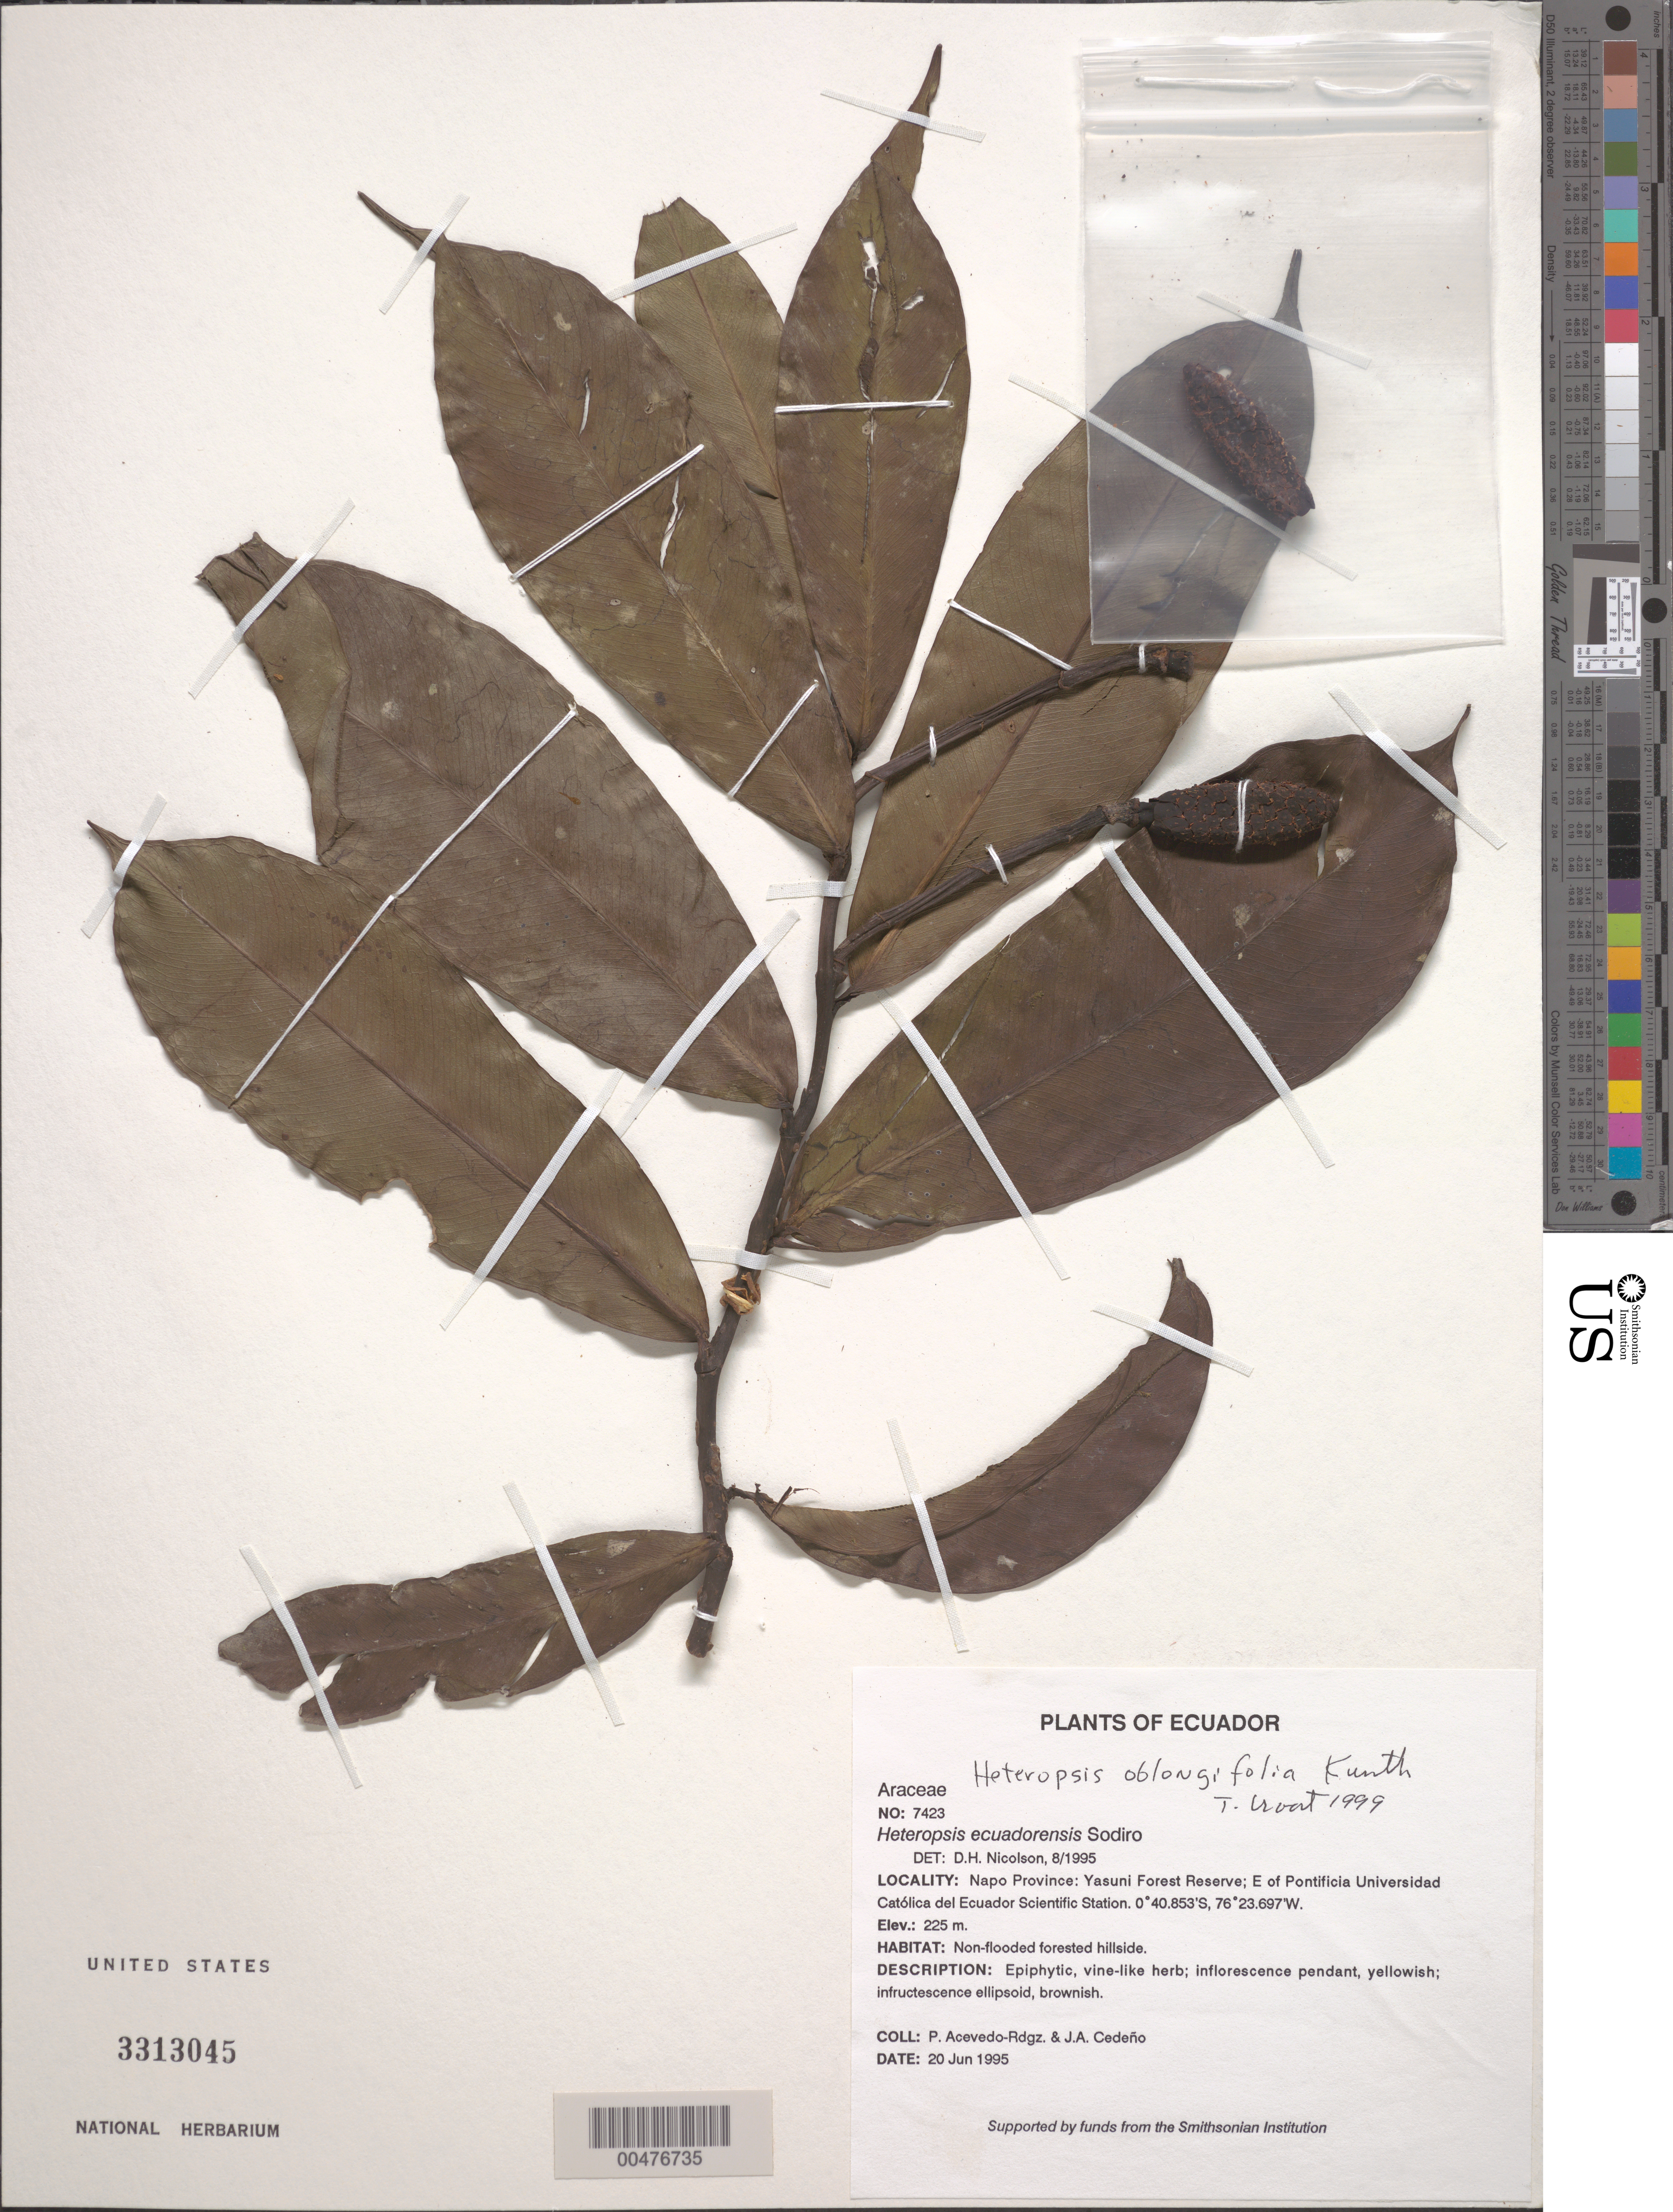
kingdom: Plantae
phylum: Tracheophyta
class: Liliopsida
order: Alismatales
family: Araceae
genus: Heteropsis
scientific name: Heteropsis flexuosa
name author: (Kunth) G.S. Bunting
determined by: Croat, Thomas B., Missouri Botanical Garden (MO)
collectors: P. Acevedo-Rodr. & J. A. Cedeño M.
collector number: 7423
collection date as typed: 20 Jun 1995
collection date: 1995-06-20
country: Ecuador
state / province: Napo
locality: Napo Province: Yasuni Forest Reserve; E of Pontificia Universidad Católica del Ecuador Scientific Station.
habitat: Non-flooded forested hillside.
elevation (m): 225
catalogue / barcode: US 3313045